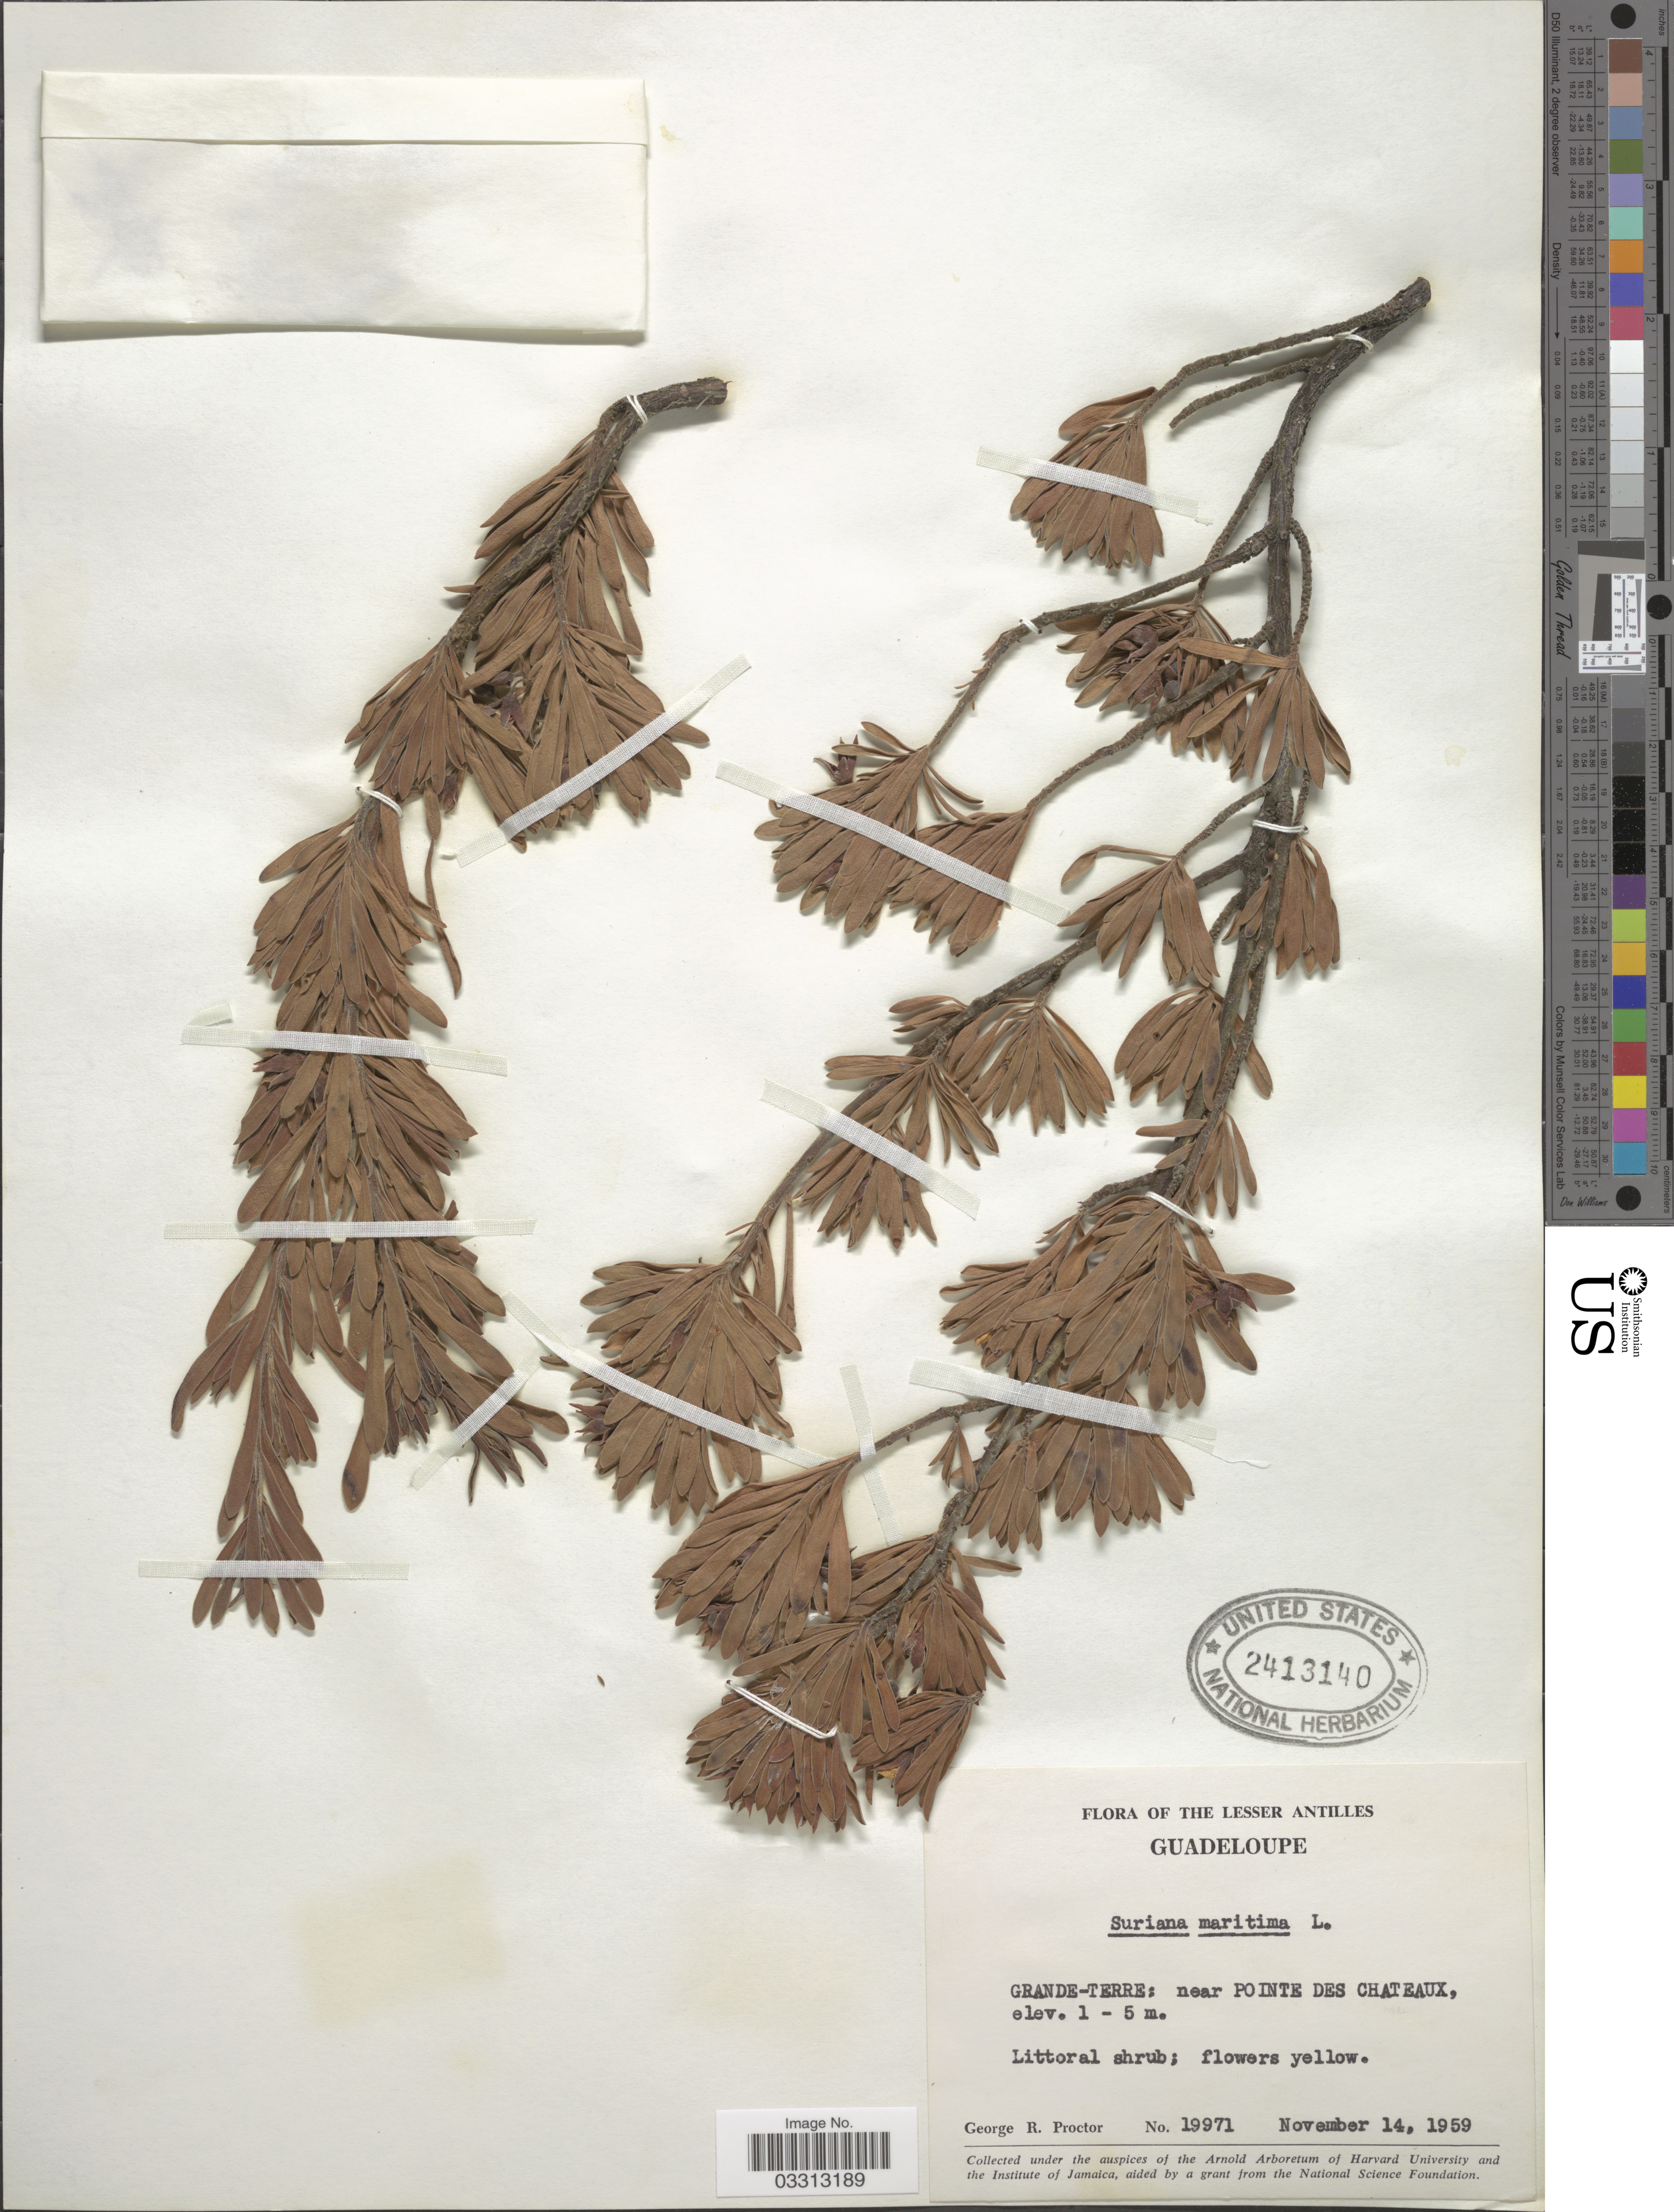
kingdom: Plantae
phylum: Tracheophyta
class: Magnoliopsida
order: Fabales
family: Surianaceae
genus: Suriana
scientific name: Suriana maritima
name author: L.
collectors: G. Proctor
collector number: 19971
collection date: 1959-11-14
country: Guadeloupe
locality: The Lesser Antilles. Grande-Terre: near Pointe des Chateaux.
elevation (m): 1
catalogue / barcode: US 2413140